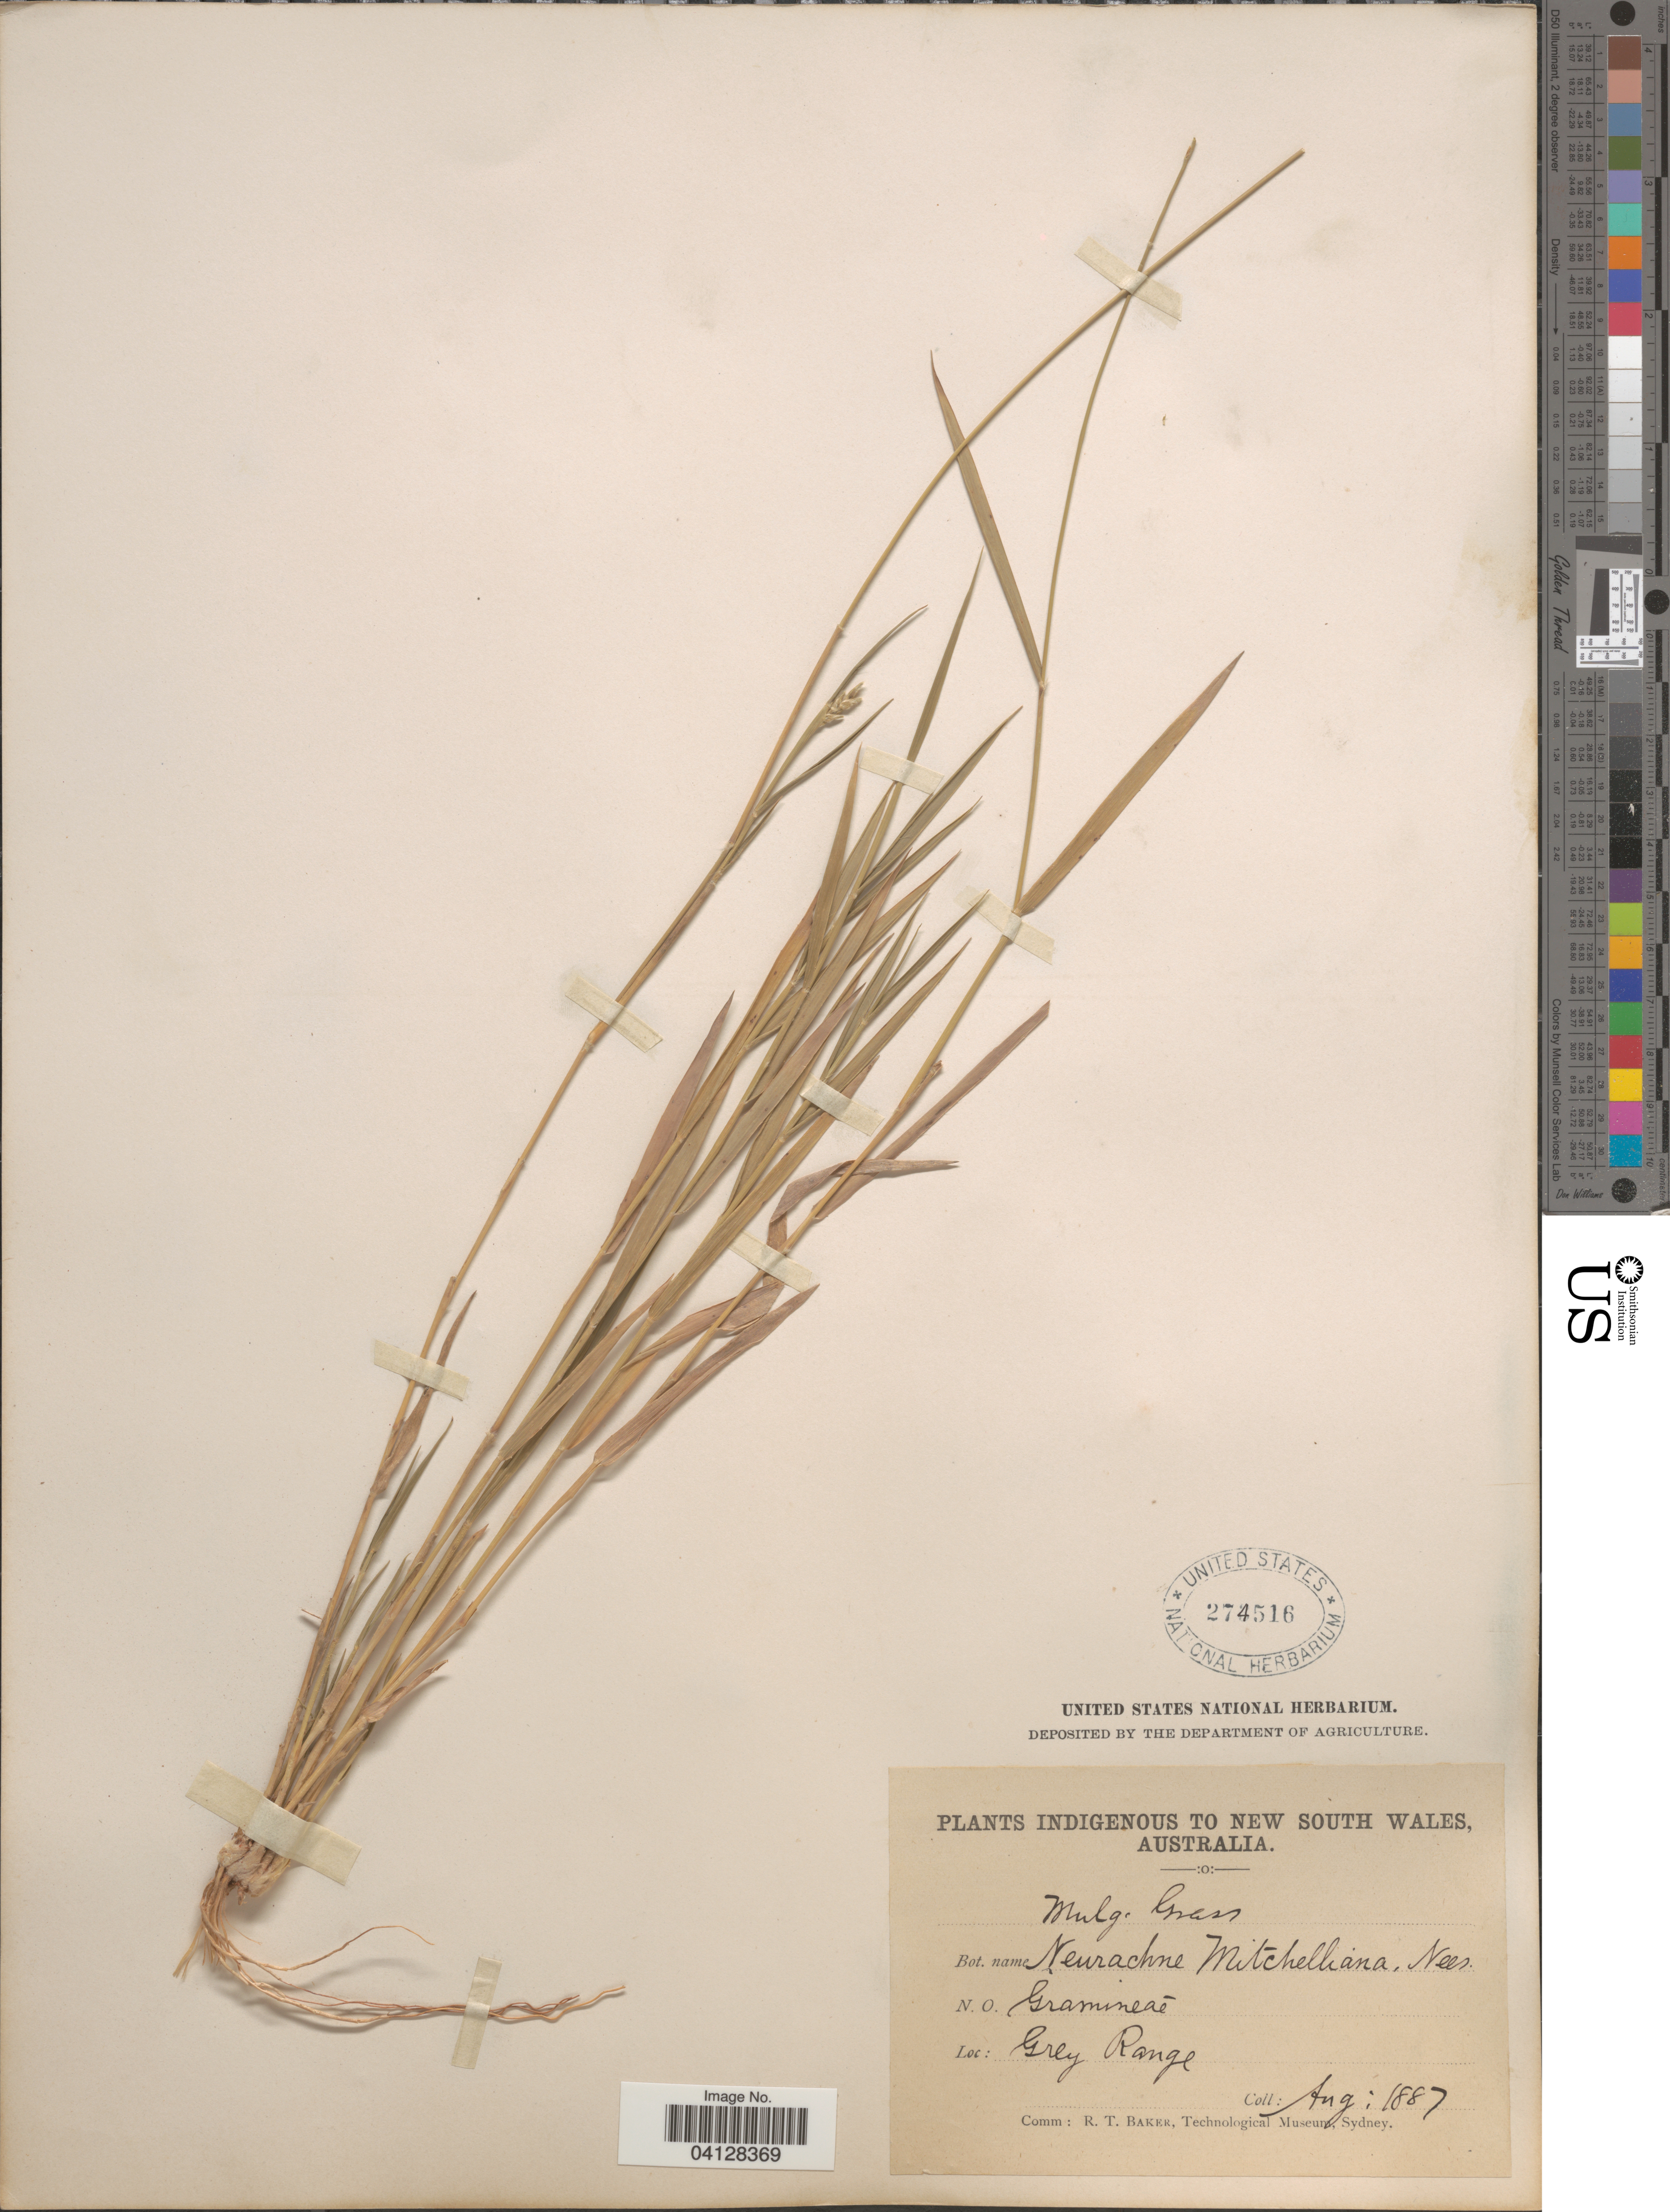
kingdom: Plantae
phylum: Tracheophyta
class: Liliopsida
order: Poales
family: Poaceae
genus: Neurachne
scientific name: Neurachne mitchelliana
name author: Nees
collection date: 1887-08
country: Australia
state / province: New South Wales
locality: Grey Range.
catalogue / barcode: US 274516